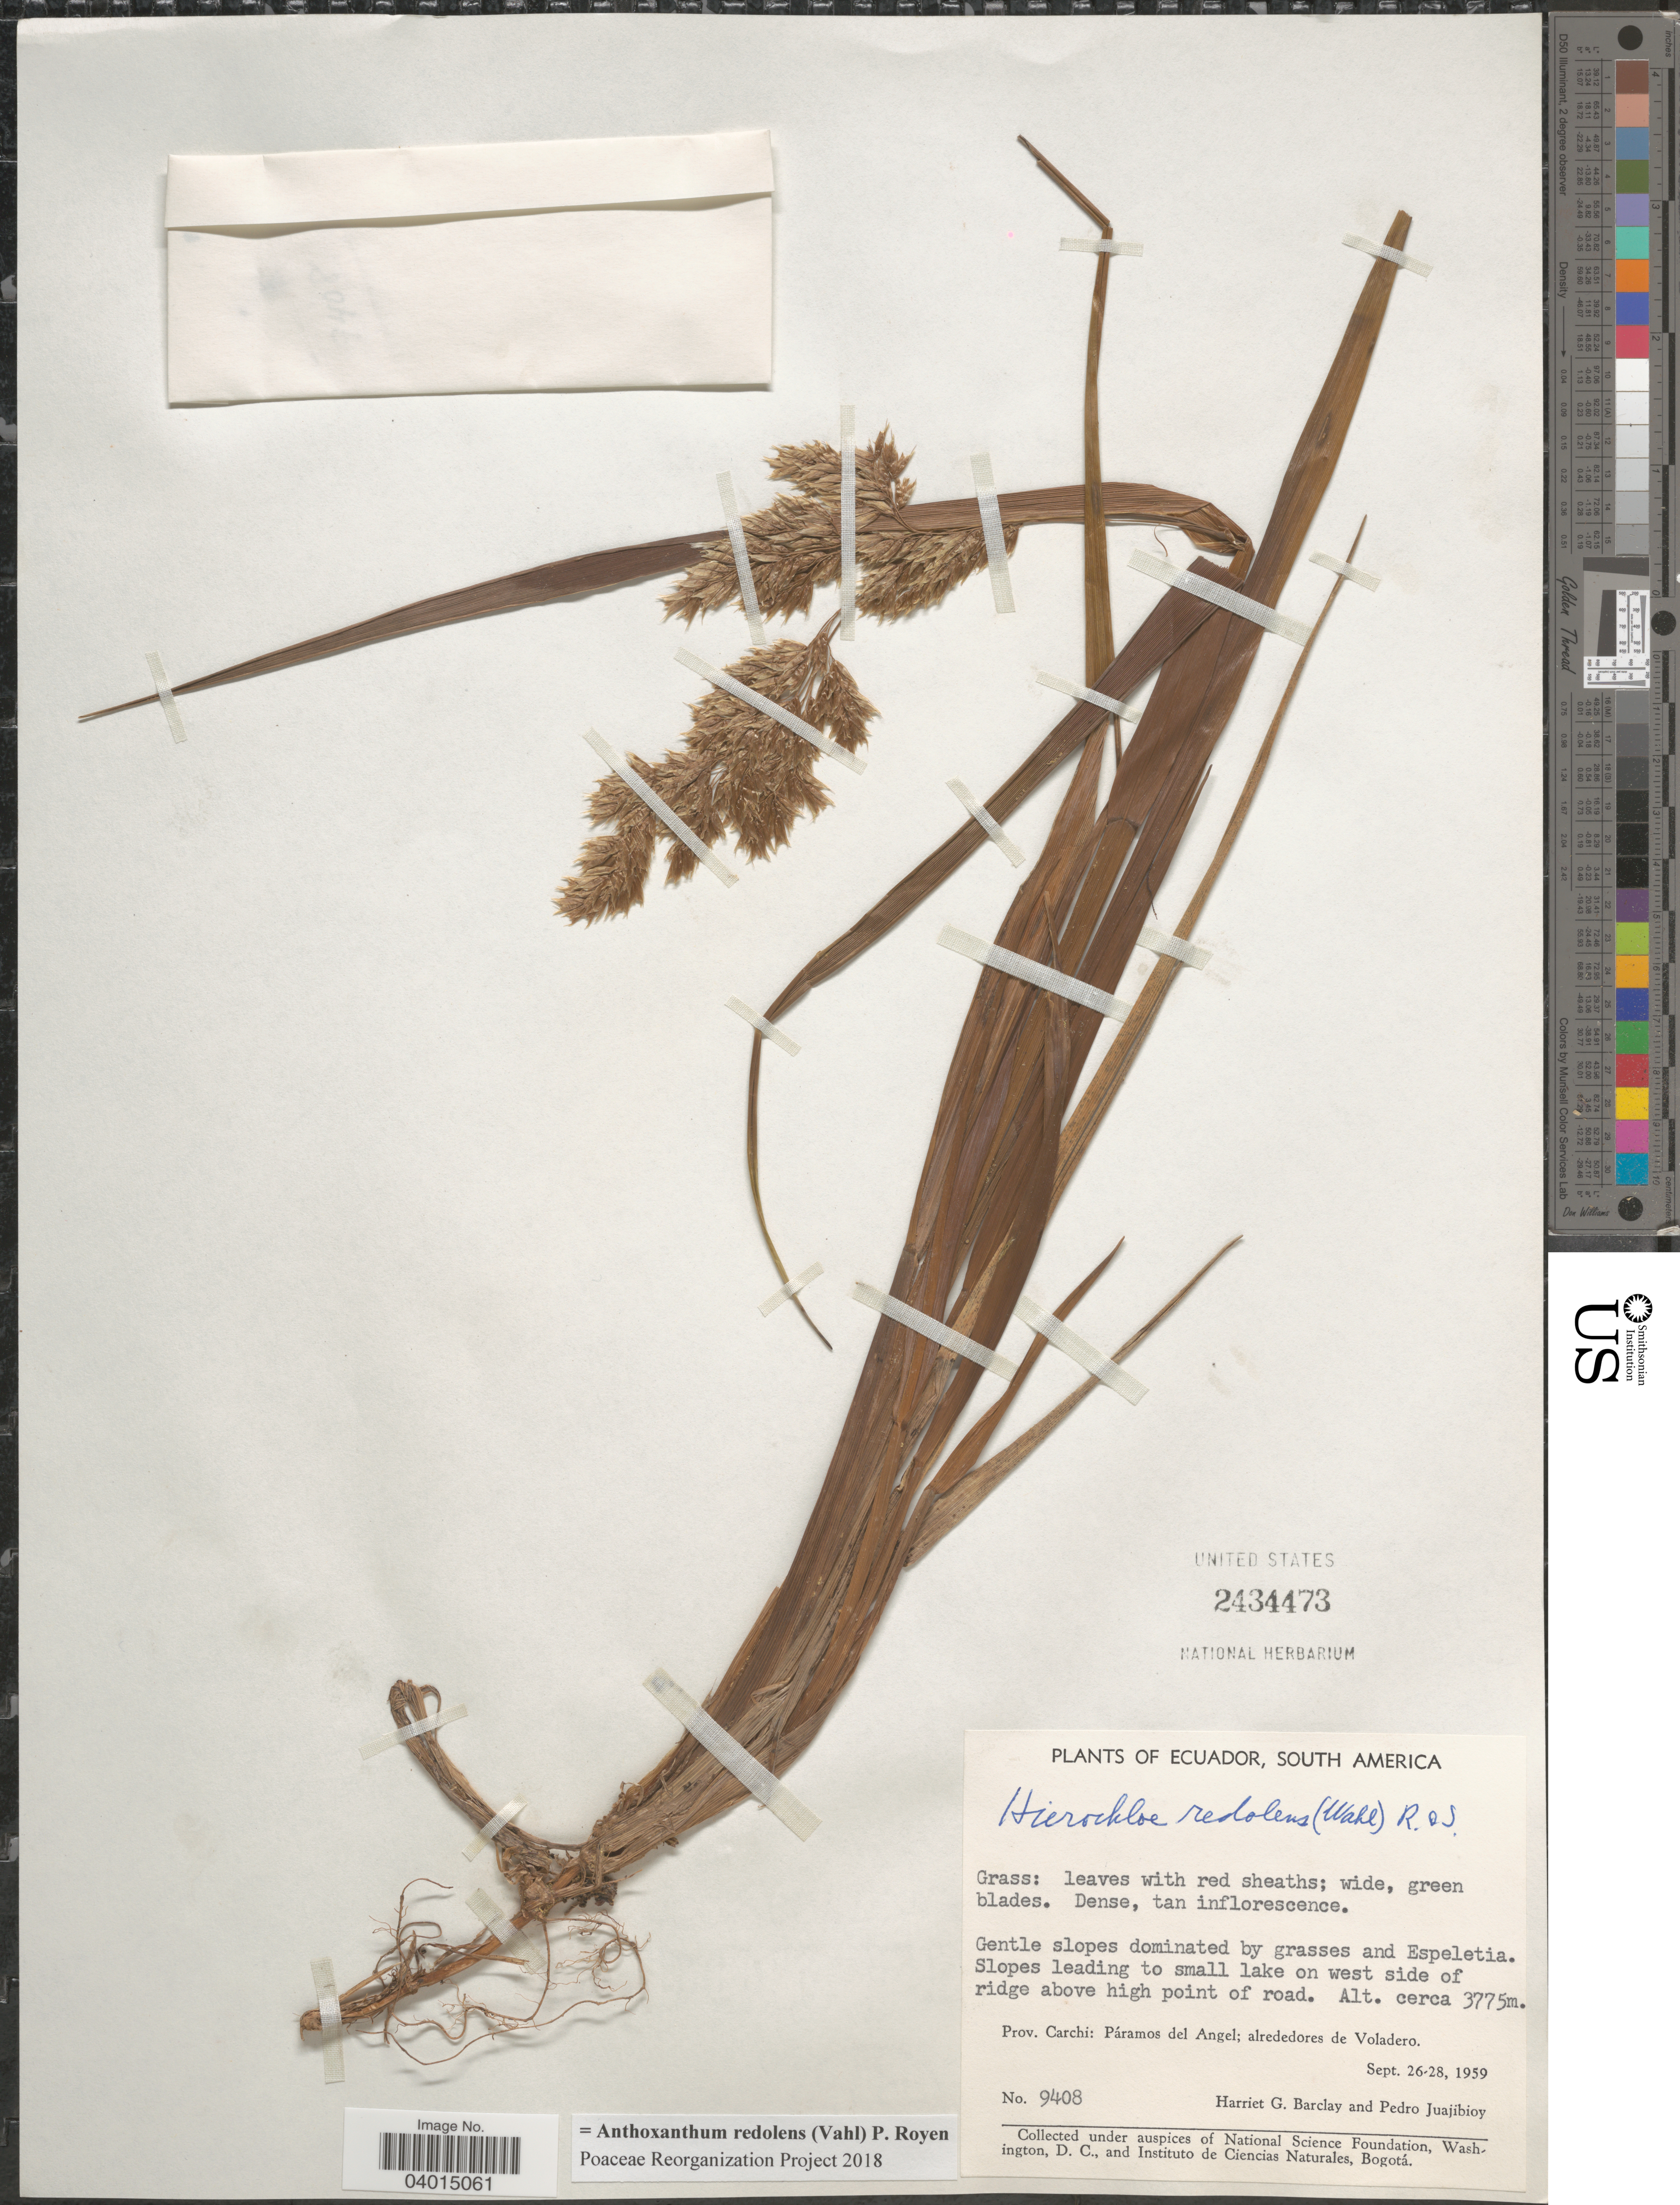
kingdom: Plantae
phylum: Tracheophyta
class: Liliopsida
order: Poales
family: Poaceae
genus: Anthoxanthum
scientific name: Anthoxanthum redolens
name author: (Vahl) P. Royen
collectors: H. G. Barclay & P. Juajibioy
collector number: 9408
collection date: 1959-09-26/1959-09-28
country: Ecuador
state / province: Carchi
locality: Slopes leading to small lake on west side of ridge above high point of road. Páramos del Angel; alrededores de Voladero.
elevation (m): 3775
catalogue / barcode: US 2434473